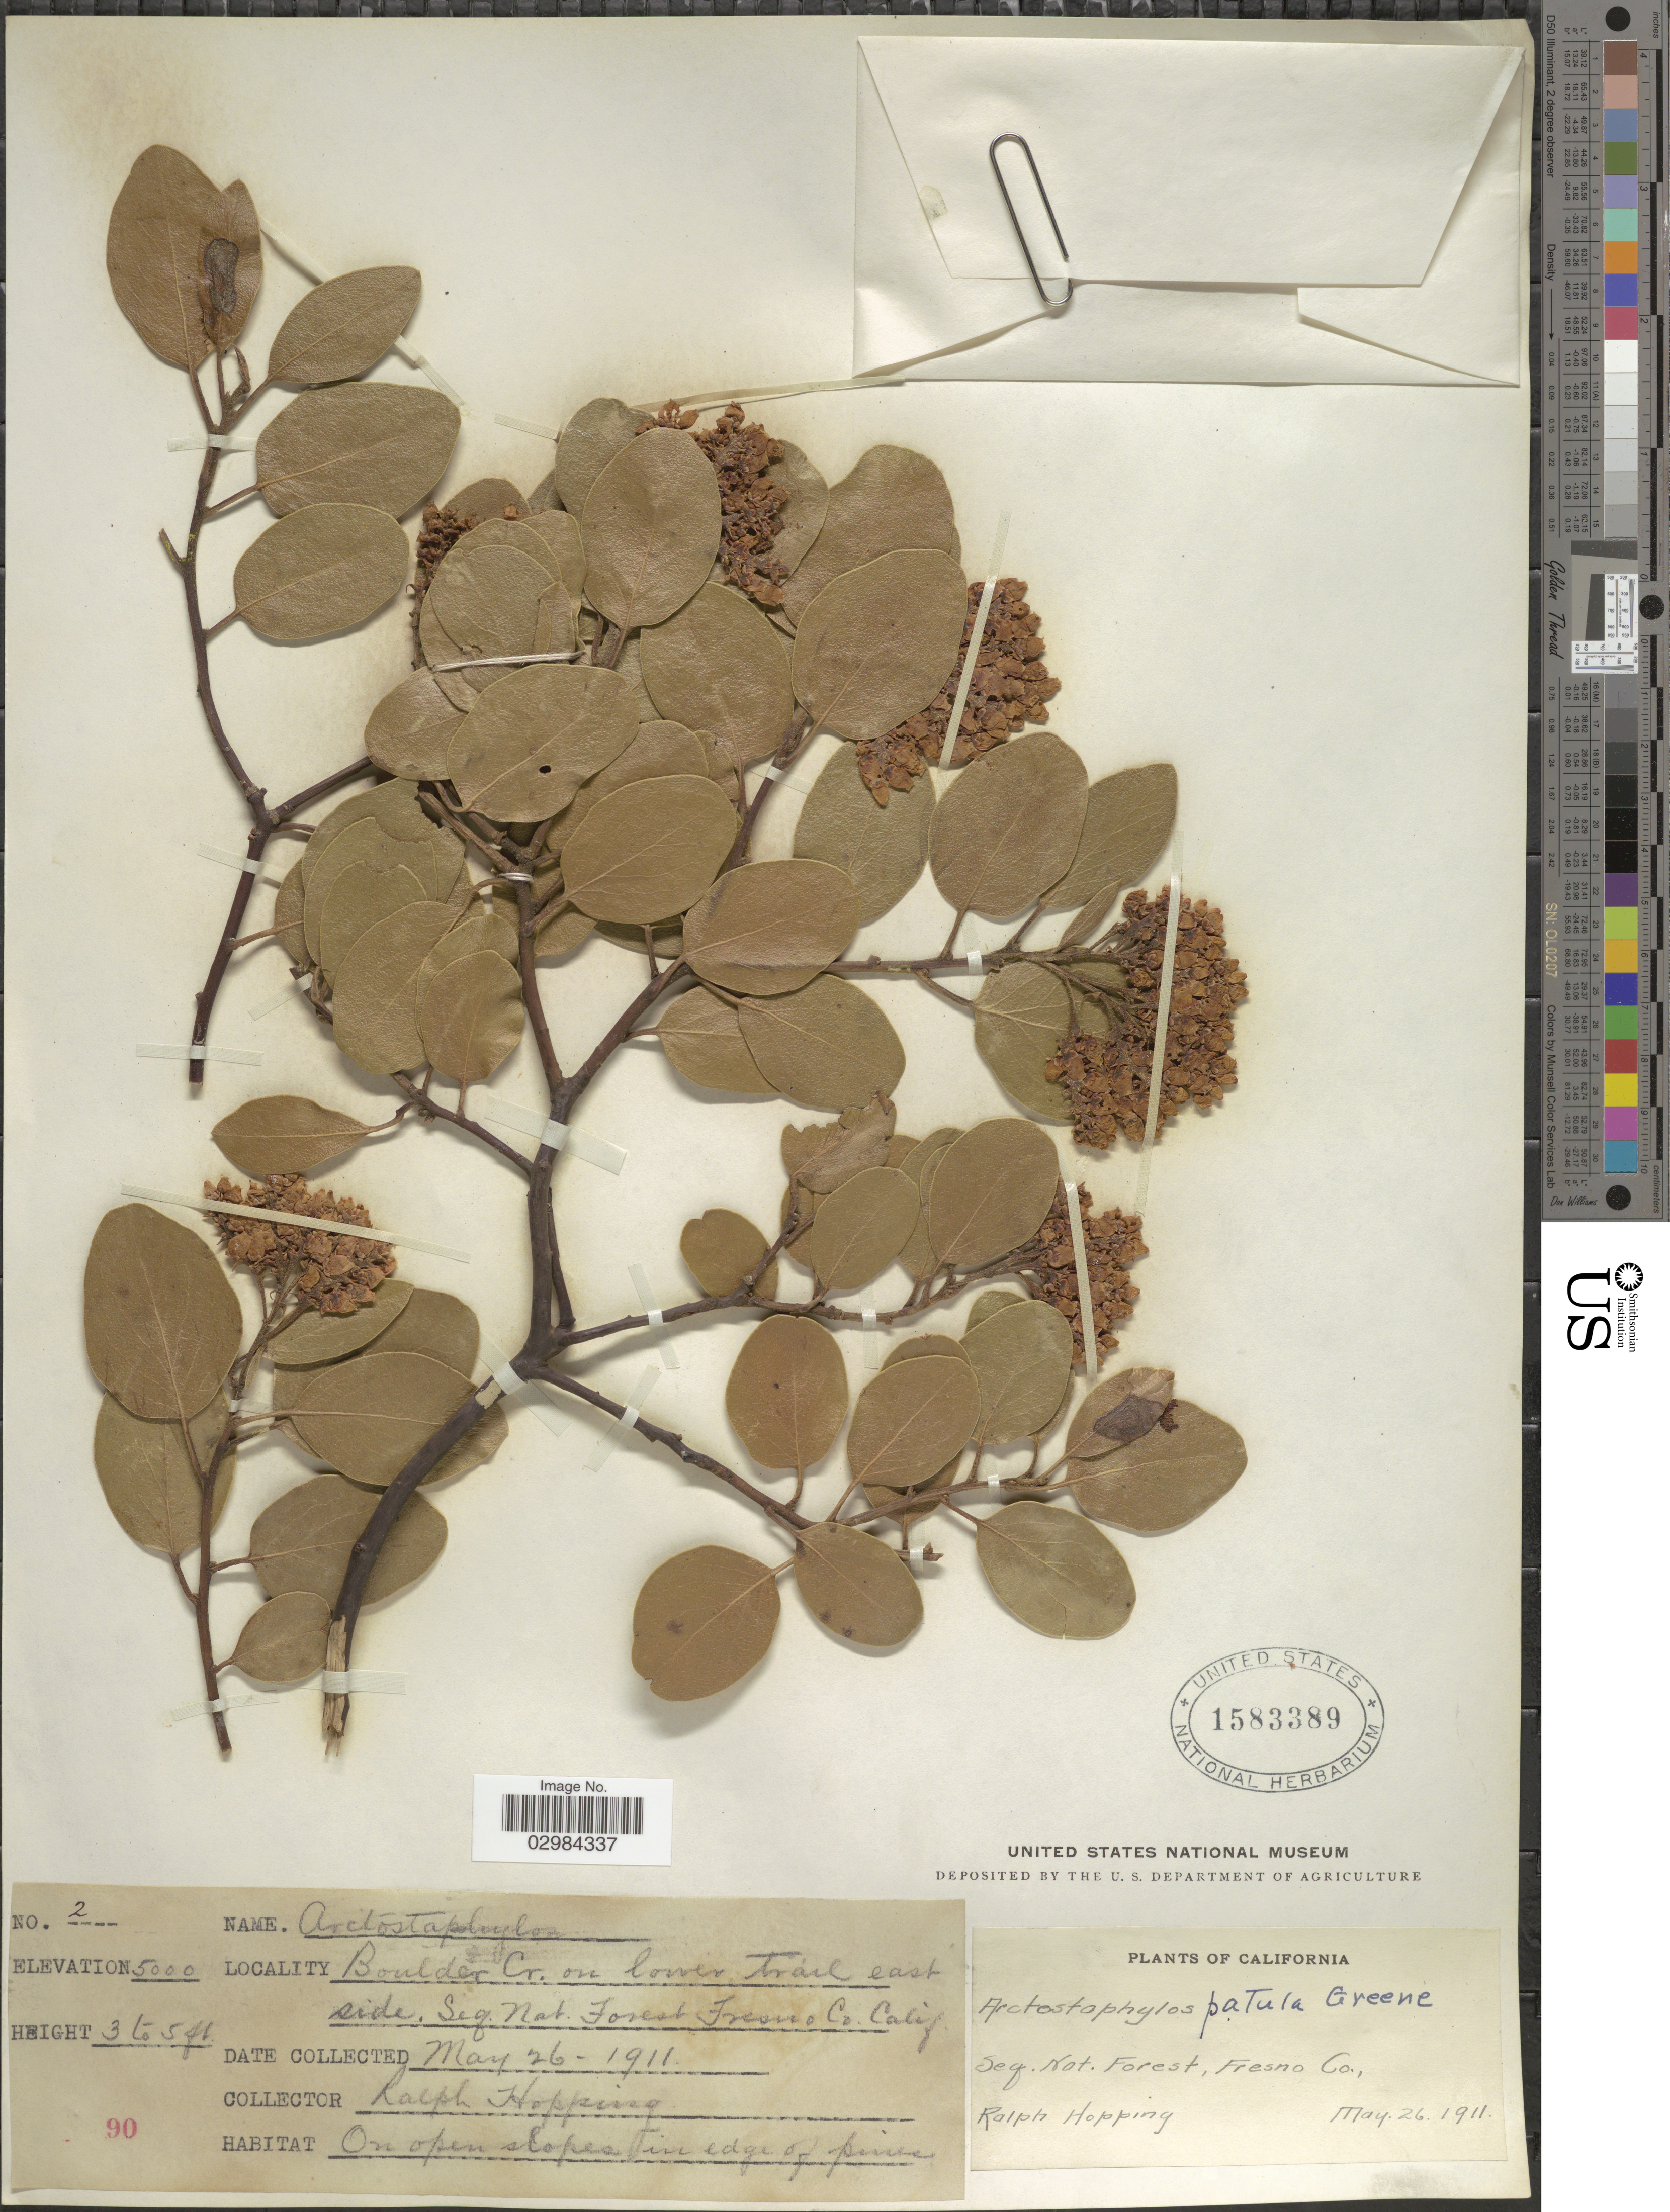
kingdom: Plantae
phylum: Tracheophyta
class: Magnoliopsida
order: Ericales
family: Ericaceae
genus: Arctostaphylos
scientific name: Arctostaphylos patula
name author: Greene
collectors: R. Hopping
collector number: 2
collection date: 1911-05-26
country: United States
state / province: California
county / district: Fresno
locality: Boulder Cr. on lower Trail east side. Seg. Nat. Forest, Fresno Co.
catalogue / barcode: US 1583389